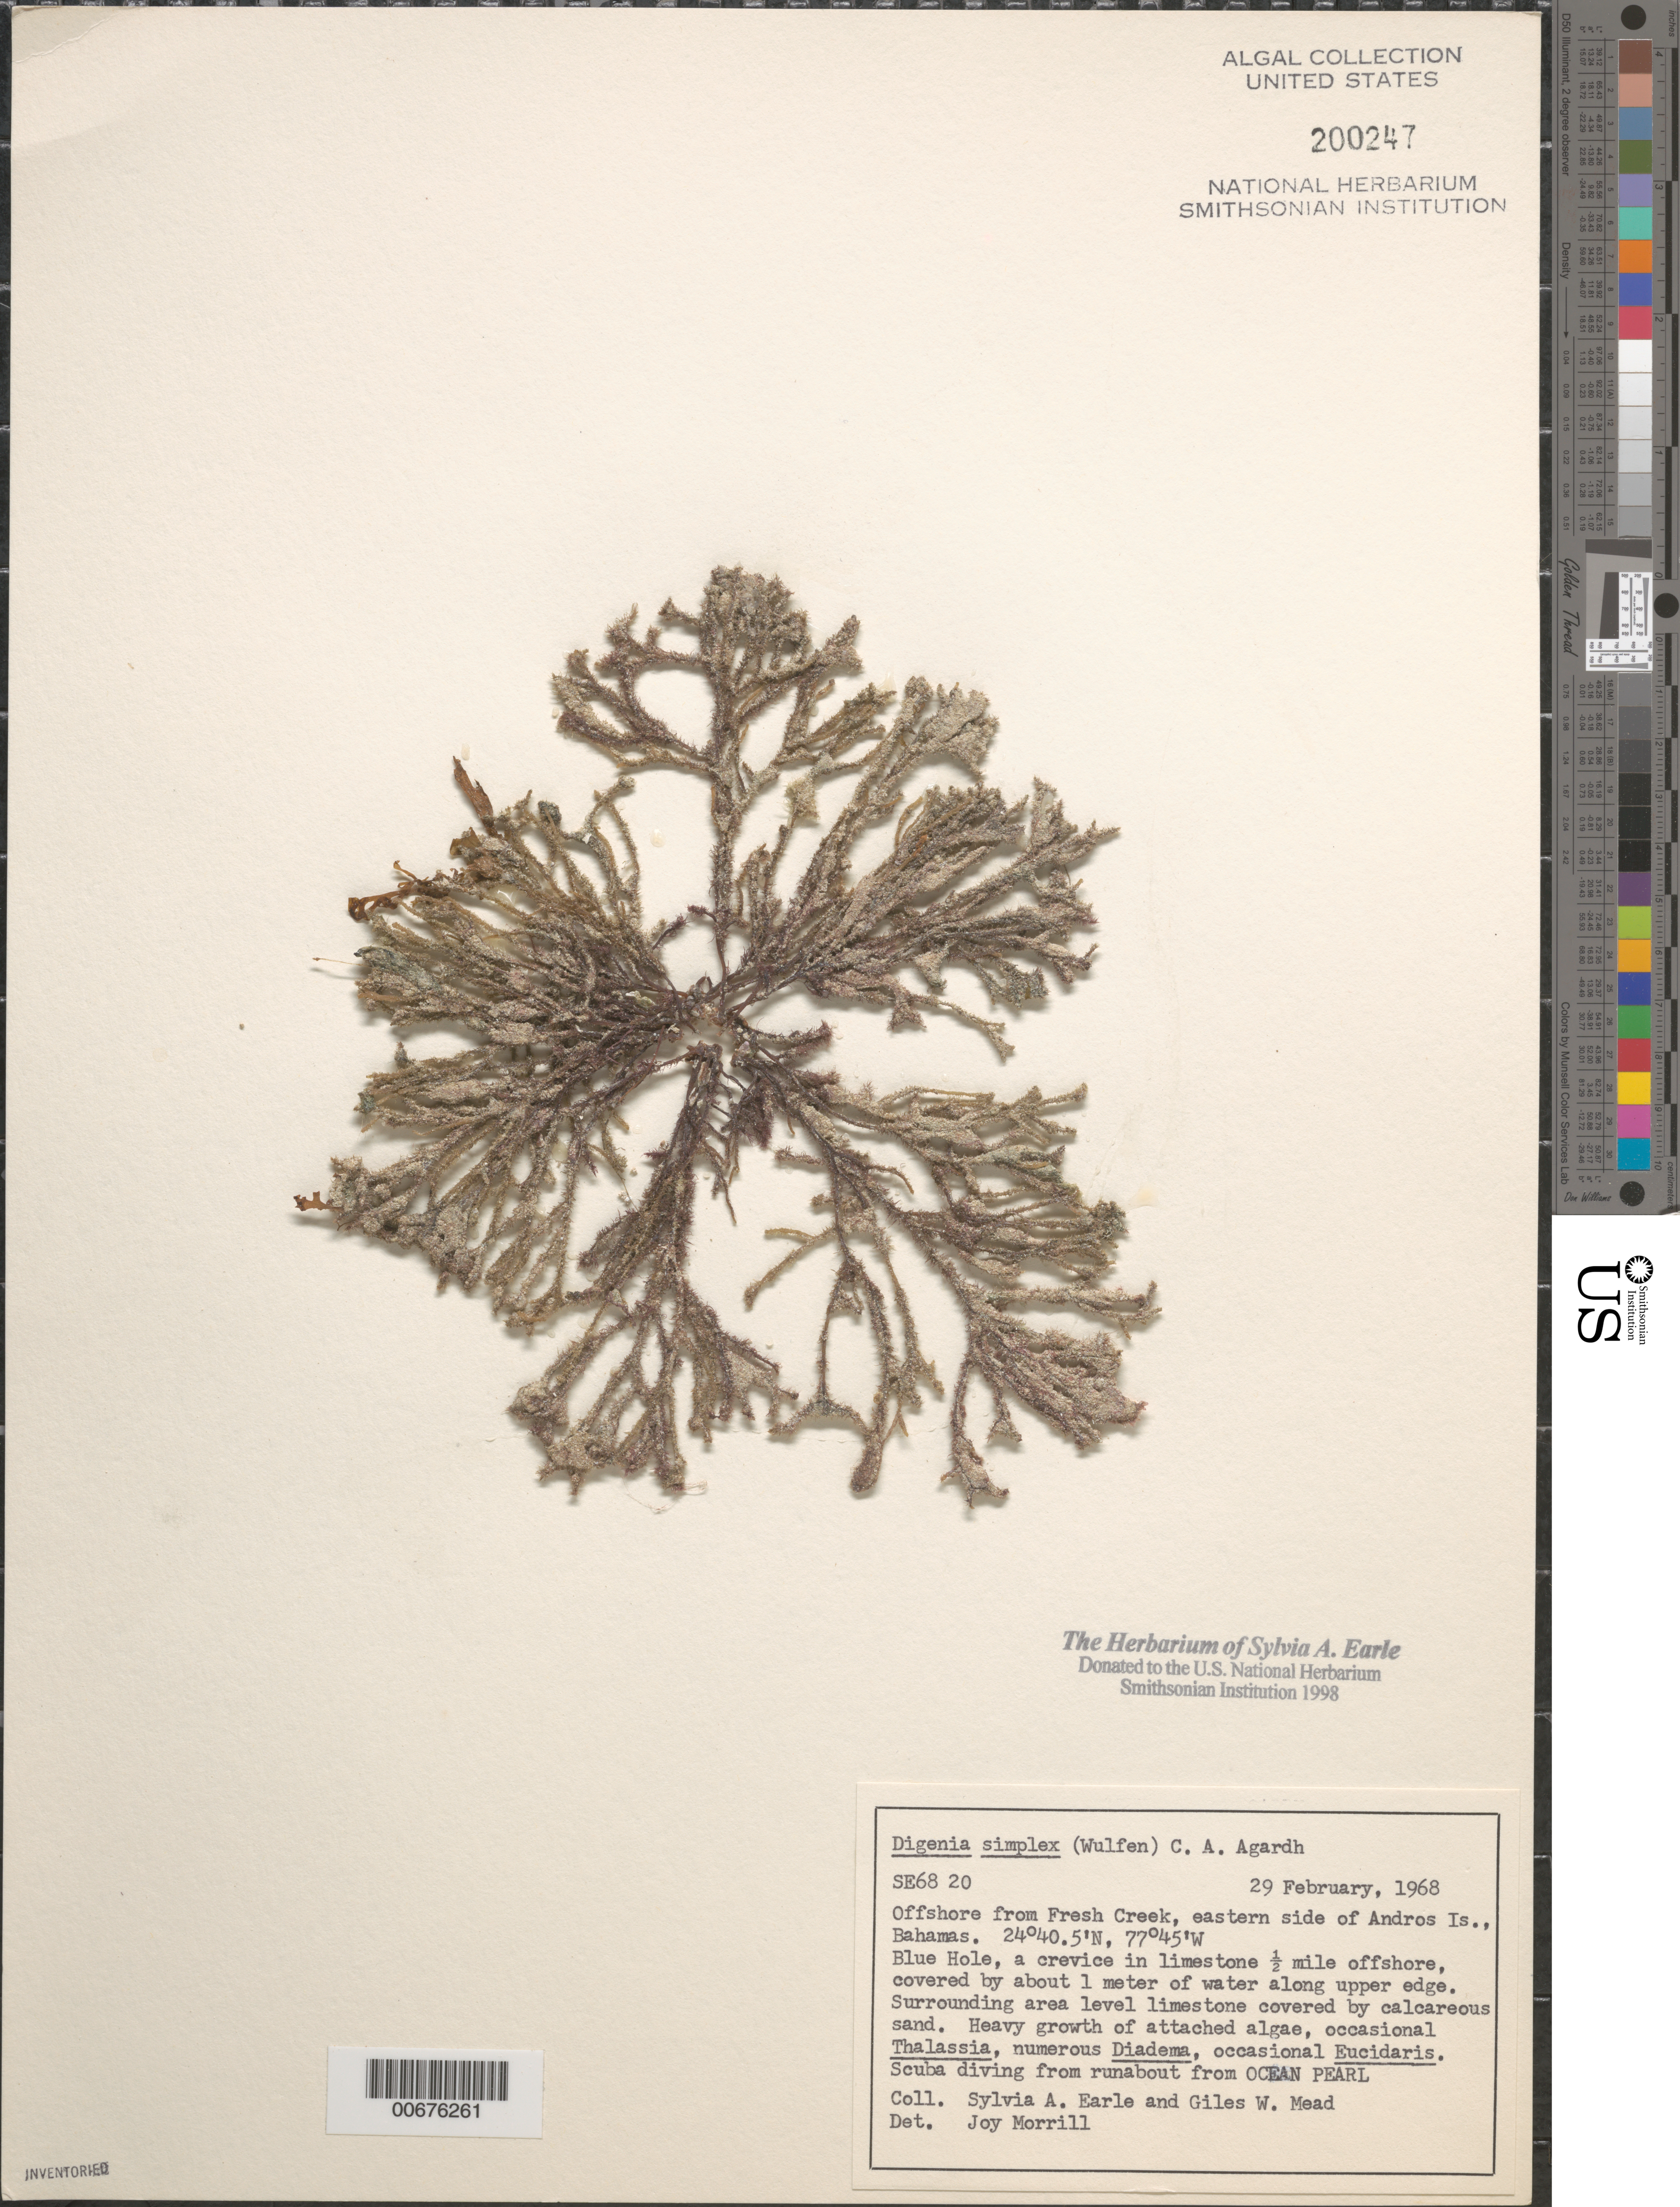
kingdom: Plantae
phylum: Rhodophyta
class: Florideophyceae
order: Ceramiales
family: Rhodomelaceae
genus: Digenea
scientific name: Digenea simplex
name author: (Wulfen) C. Agardh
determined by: Morrill, J.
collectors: S. A. Earle & G. W. Mead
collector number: SE 6820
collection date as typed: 29 Feb 1968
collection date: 1968-02-29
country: Bahamas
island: Andros Island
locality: Blue Hole, off Fresh Creek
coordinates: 24 40.5' N, 77 45' W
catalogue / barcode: US 200247